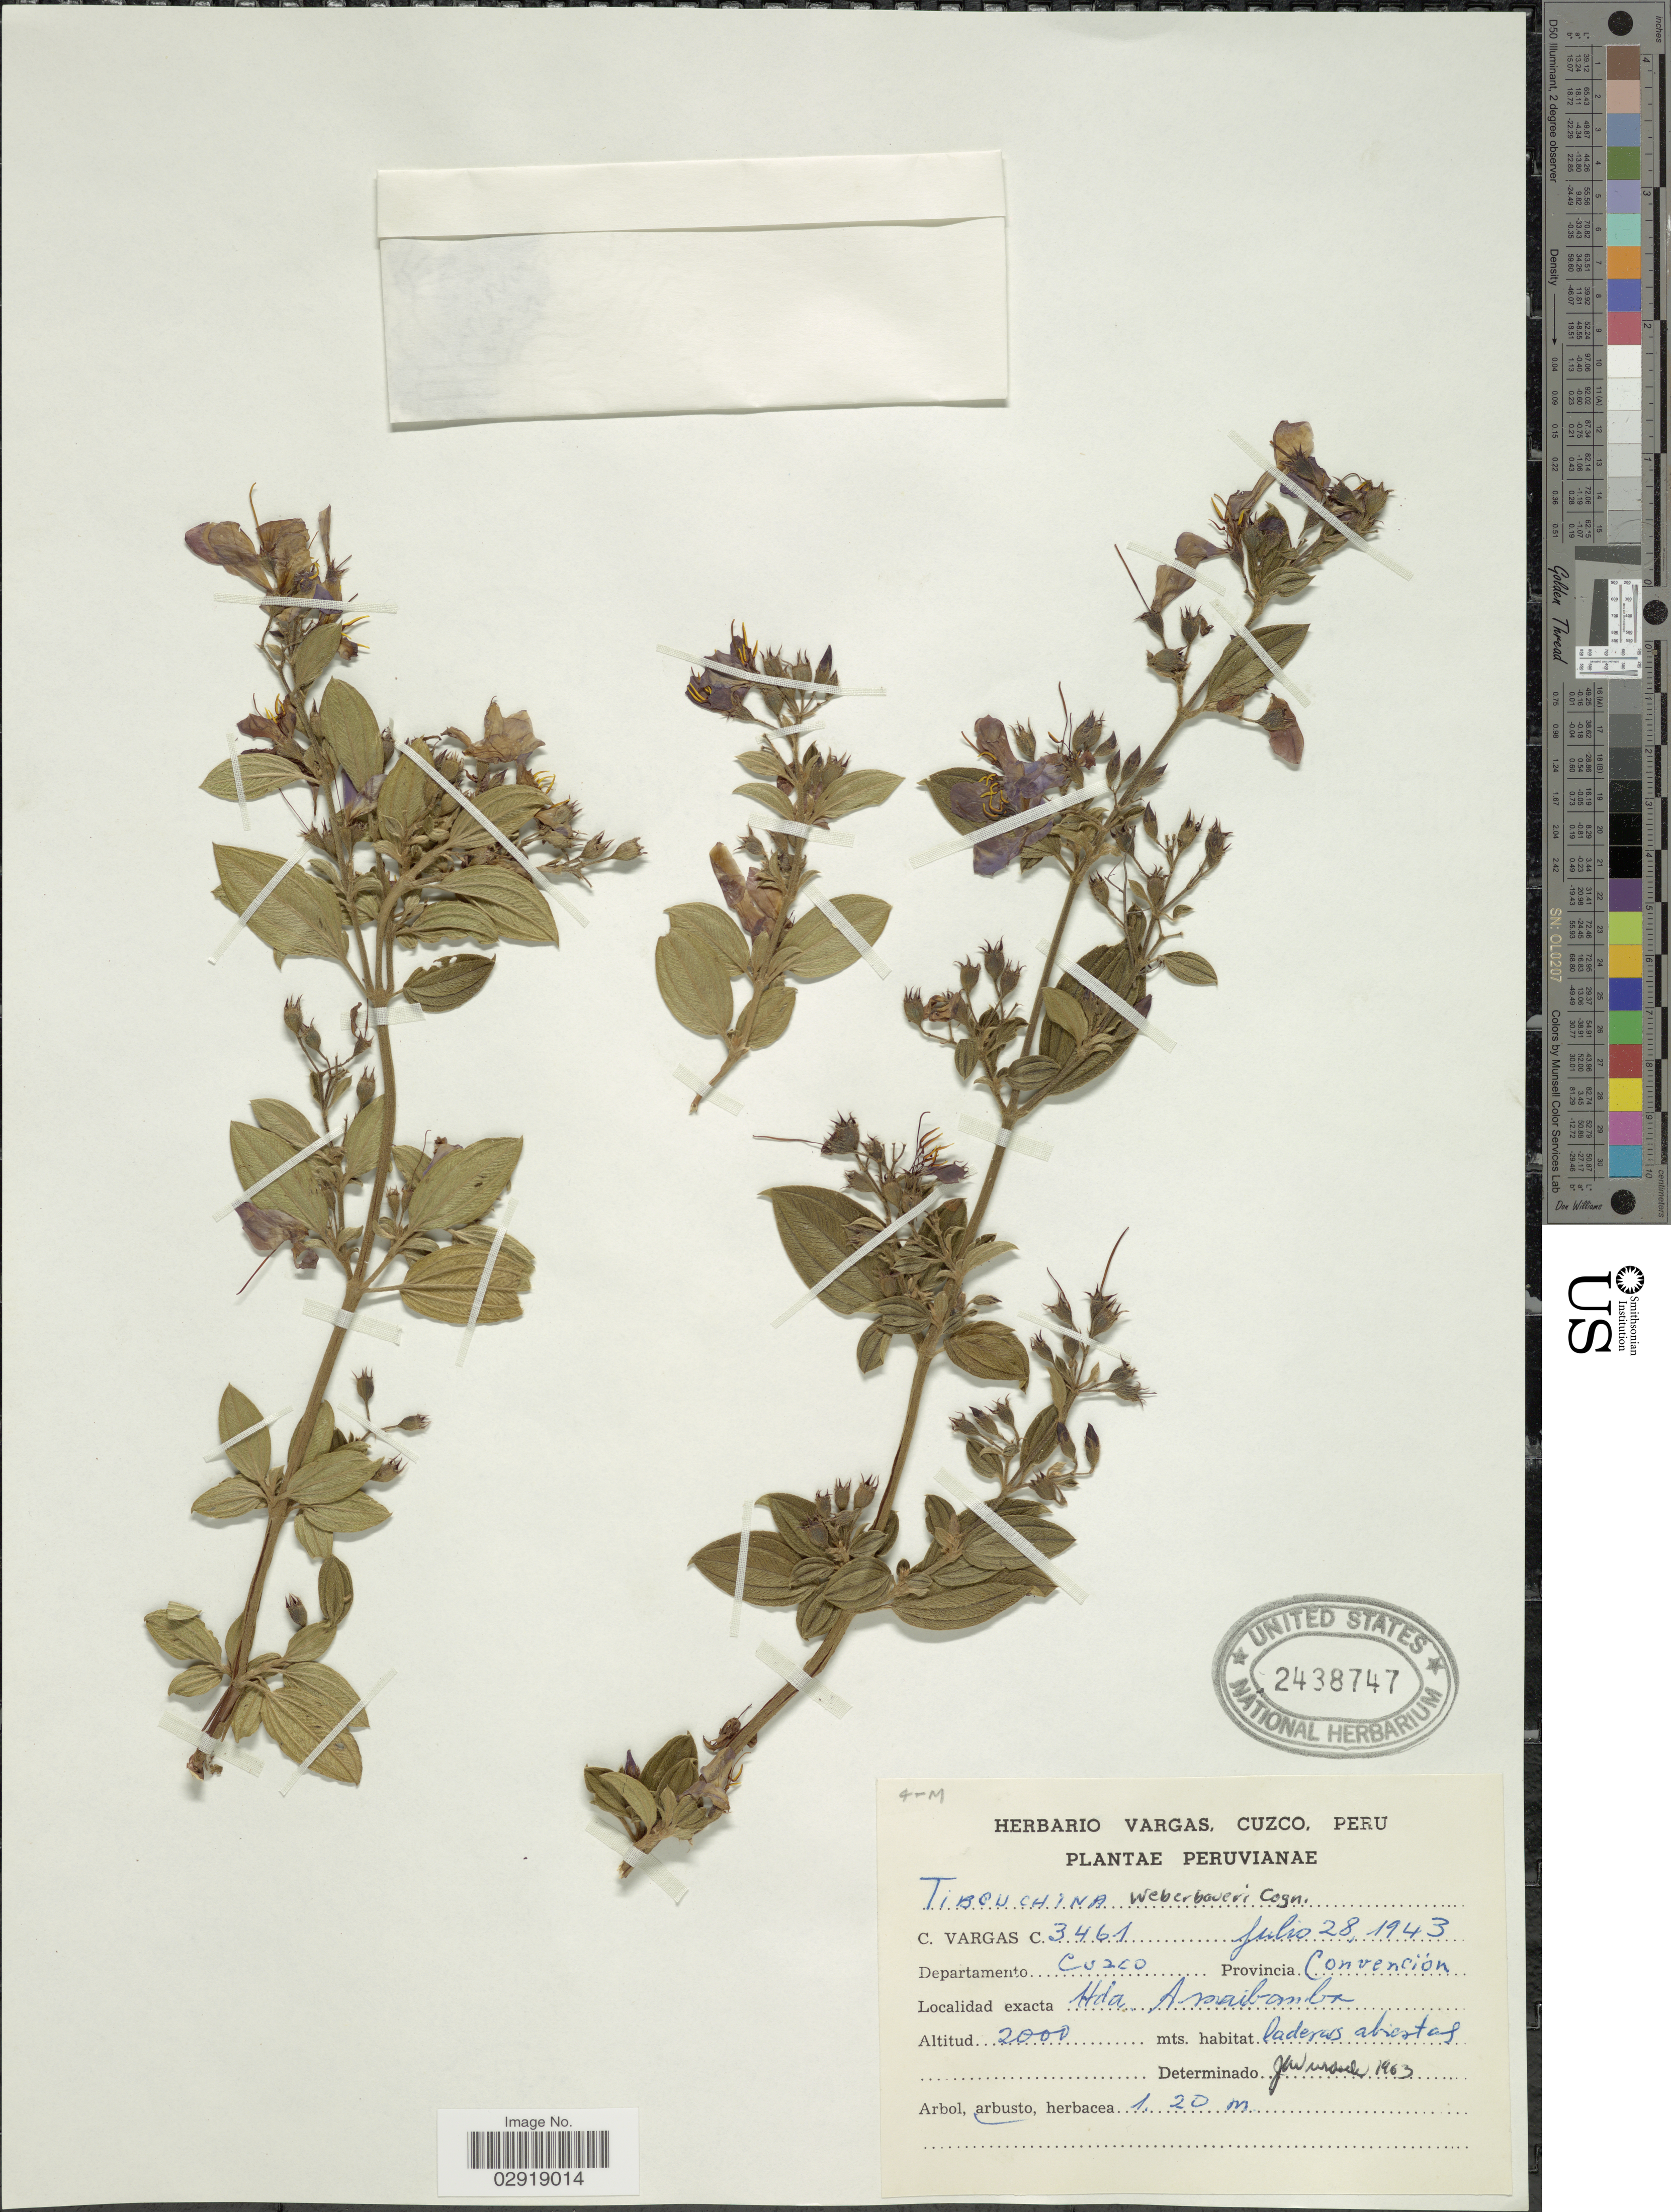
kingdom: Plantae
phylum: Tracheophyta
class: Magnoliopsida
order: Myrtales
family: Melastomataceae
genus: Chaetogastra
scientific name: Chaetogastra weberbaueri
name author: (Cogn.) P.J.F. Guim. & Michelang.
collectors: C. Vargas Calderón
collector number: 3461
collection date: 1943-07-28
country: Peru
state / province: Cusco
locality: Departamento Cuzco Provincia Convención. Hda Amaibamba.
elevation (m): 2000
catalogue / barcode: US 2438747